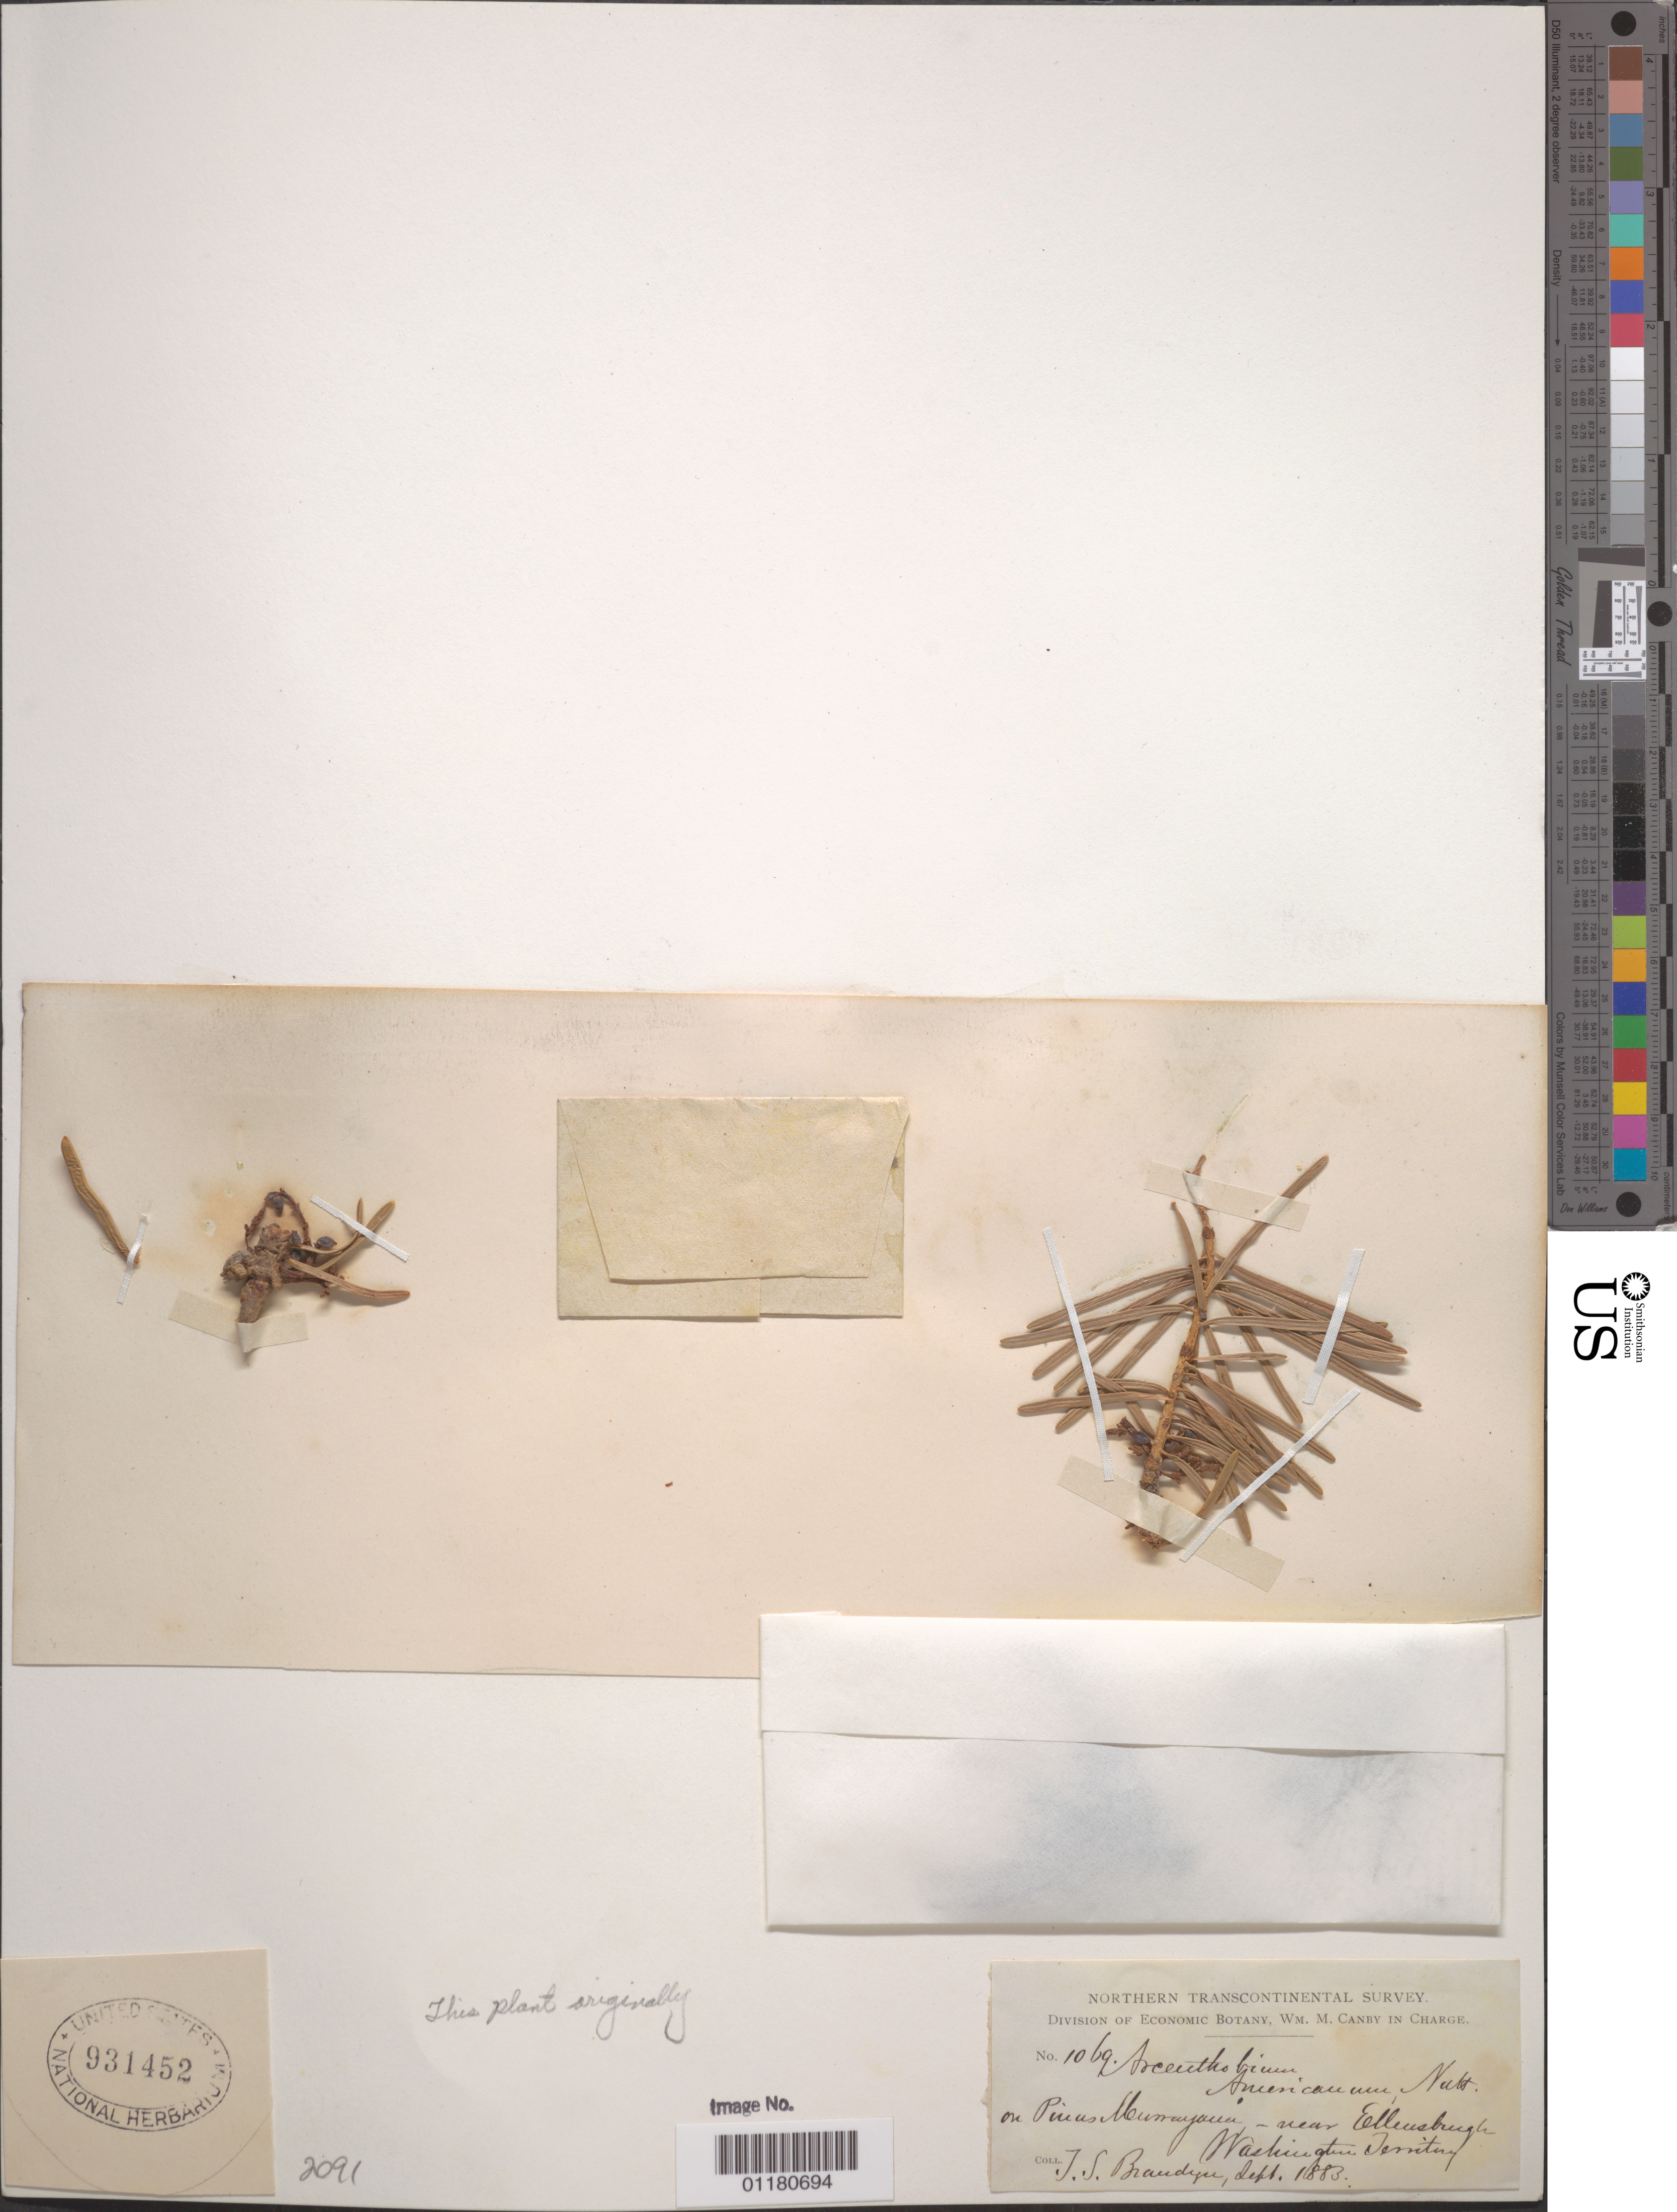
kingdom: Plantae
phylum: Tracheophyta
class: Magnoliopsida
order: Santalales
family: Viscaceae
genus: Arceuthobium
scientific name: Arceuthobium americanum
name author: Nutt. ex A. Gray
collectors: J. S. Brandegee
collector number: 1069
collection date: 1883-09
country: United States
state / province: Washington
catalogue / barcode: US 931452